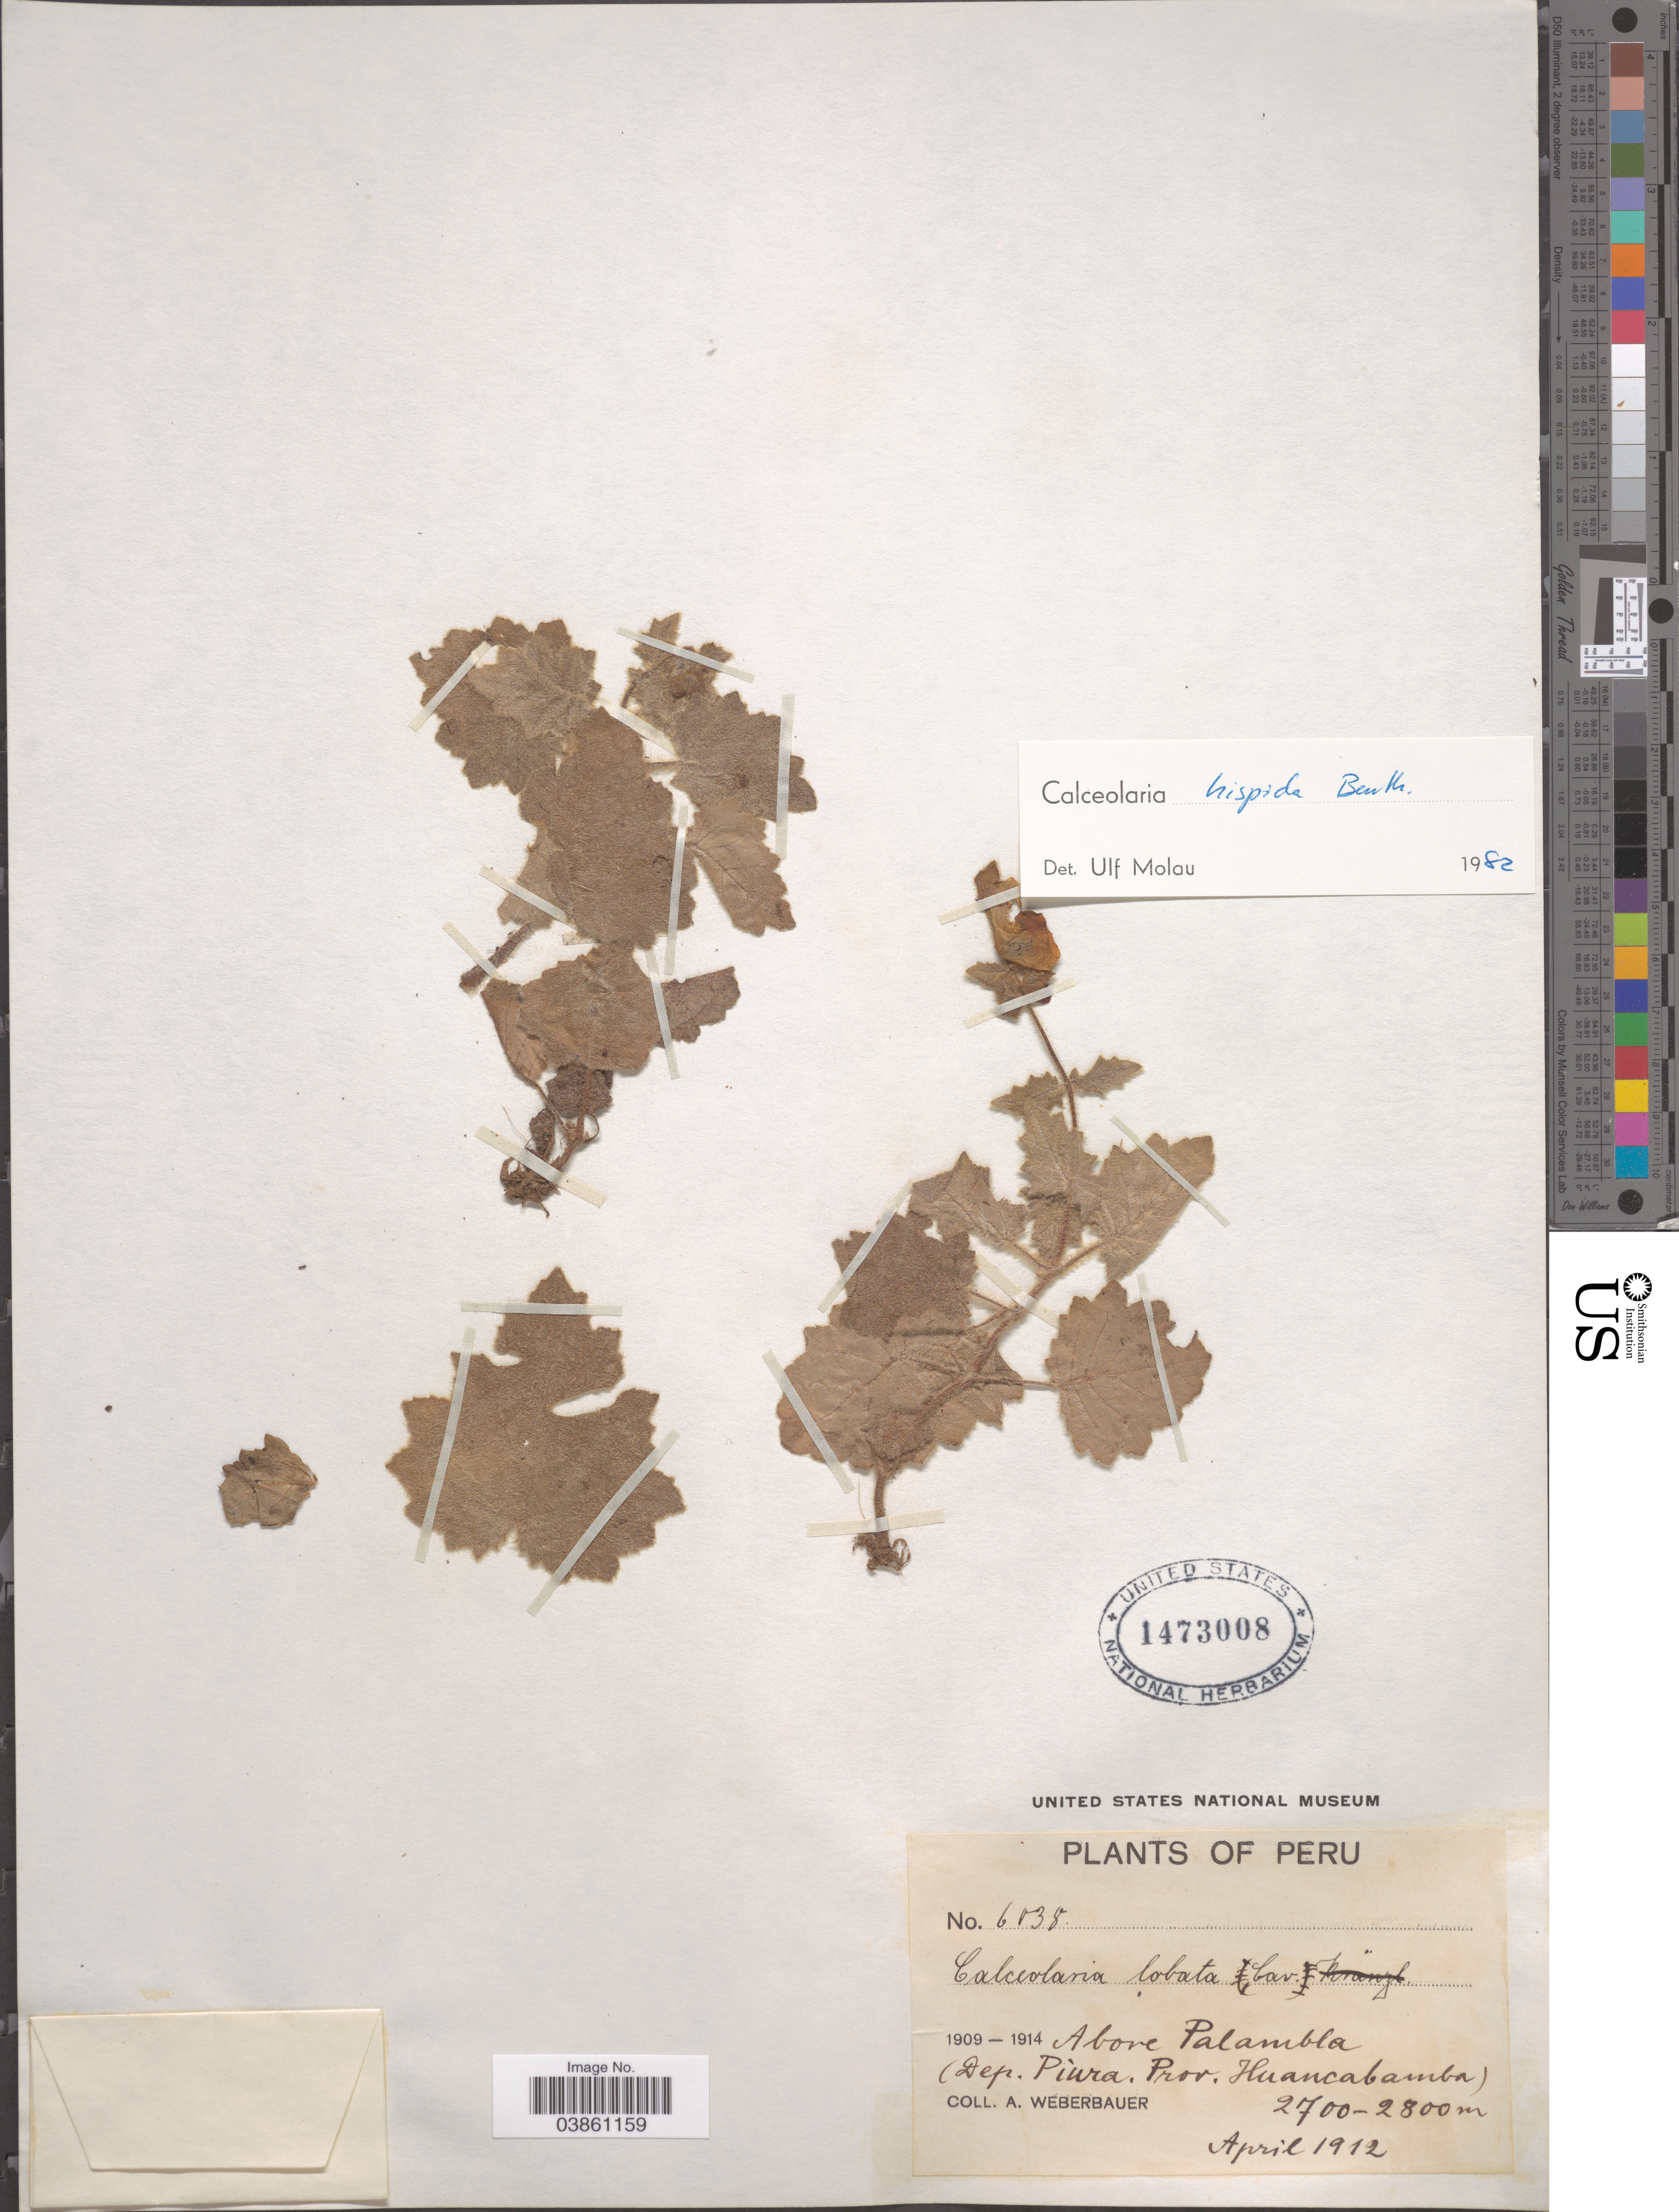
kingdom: Plantae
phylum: Tracheophyta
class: Magnoliopsida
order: Lamiales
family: Calceolariaceae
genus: Calceolaria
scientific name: Calceolaria hispida subsp. hispida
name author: Benth.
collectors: A. Weberbauer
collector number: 6038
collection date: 1912-04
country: Peru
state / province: Piura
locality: Above Palambla. (Dep. Piura. Prov. Huancabamba).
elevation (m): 2700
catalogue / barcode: US 1473008